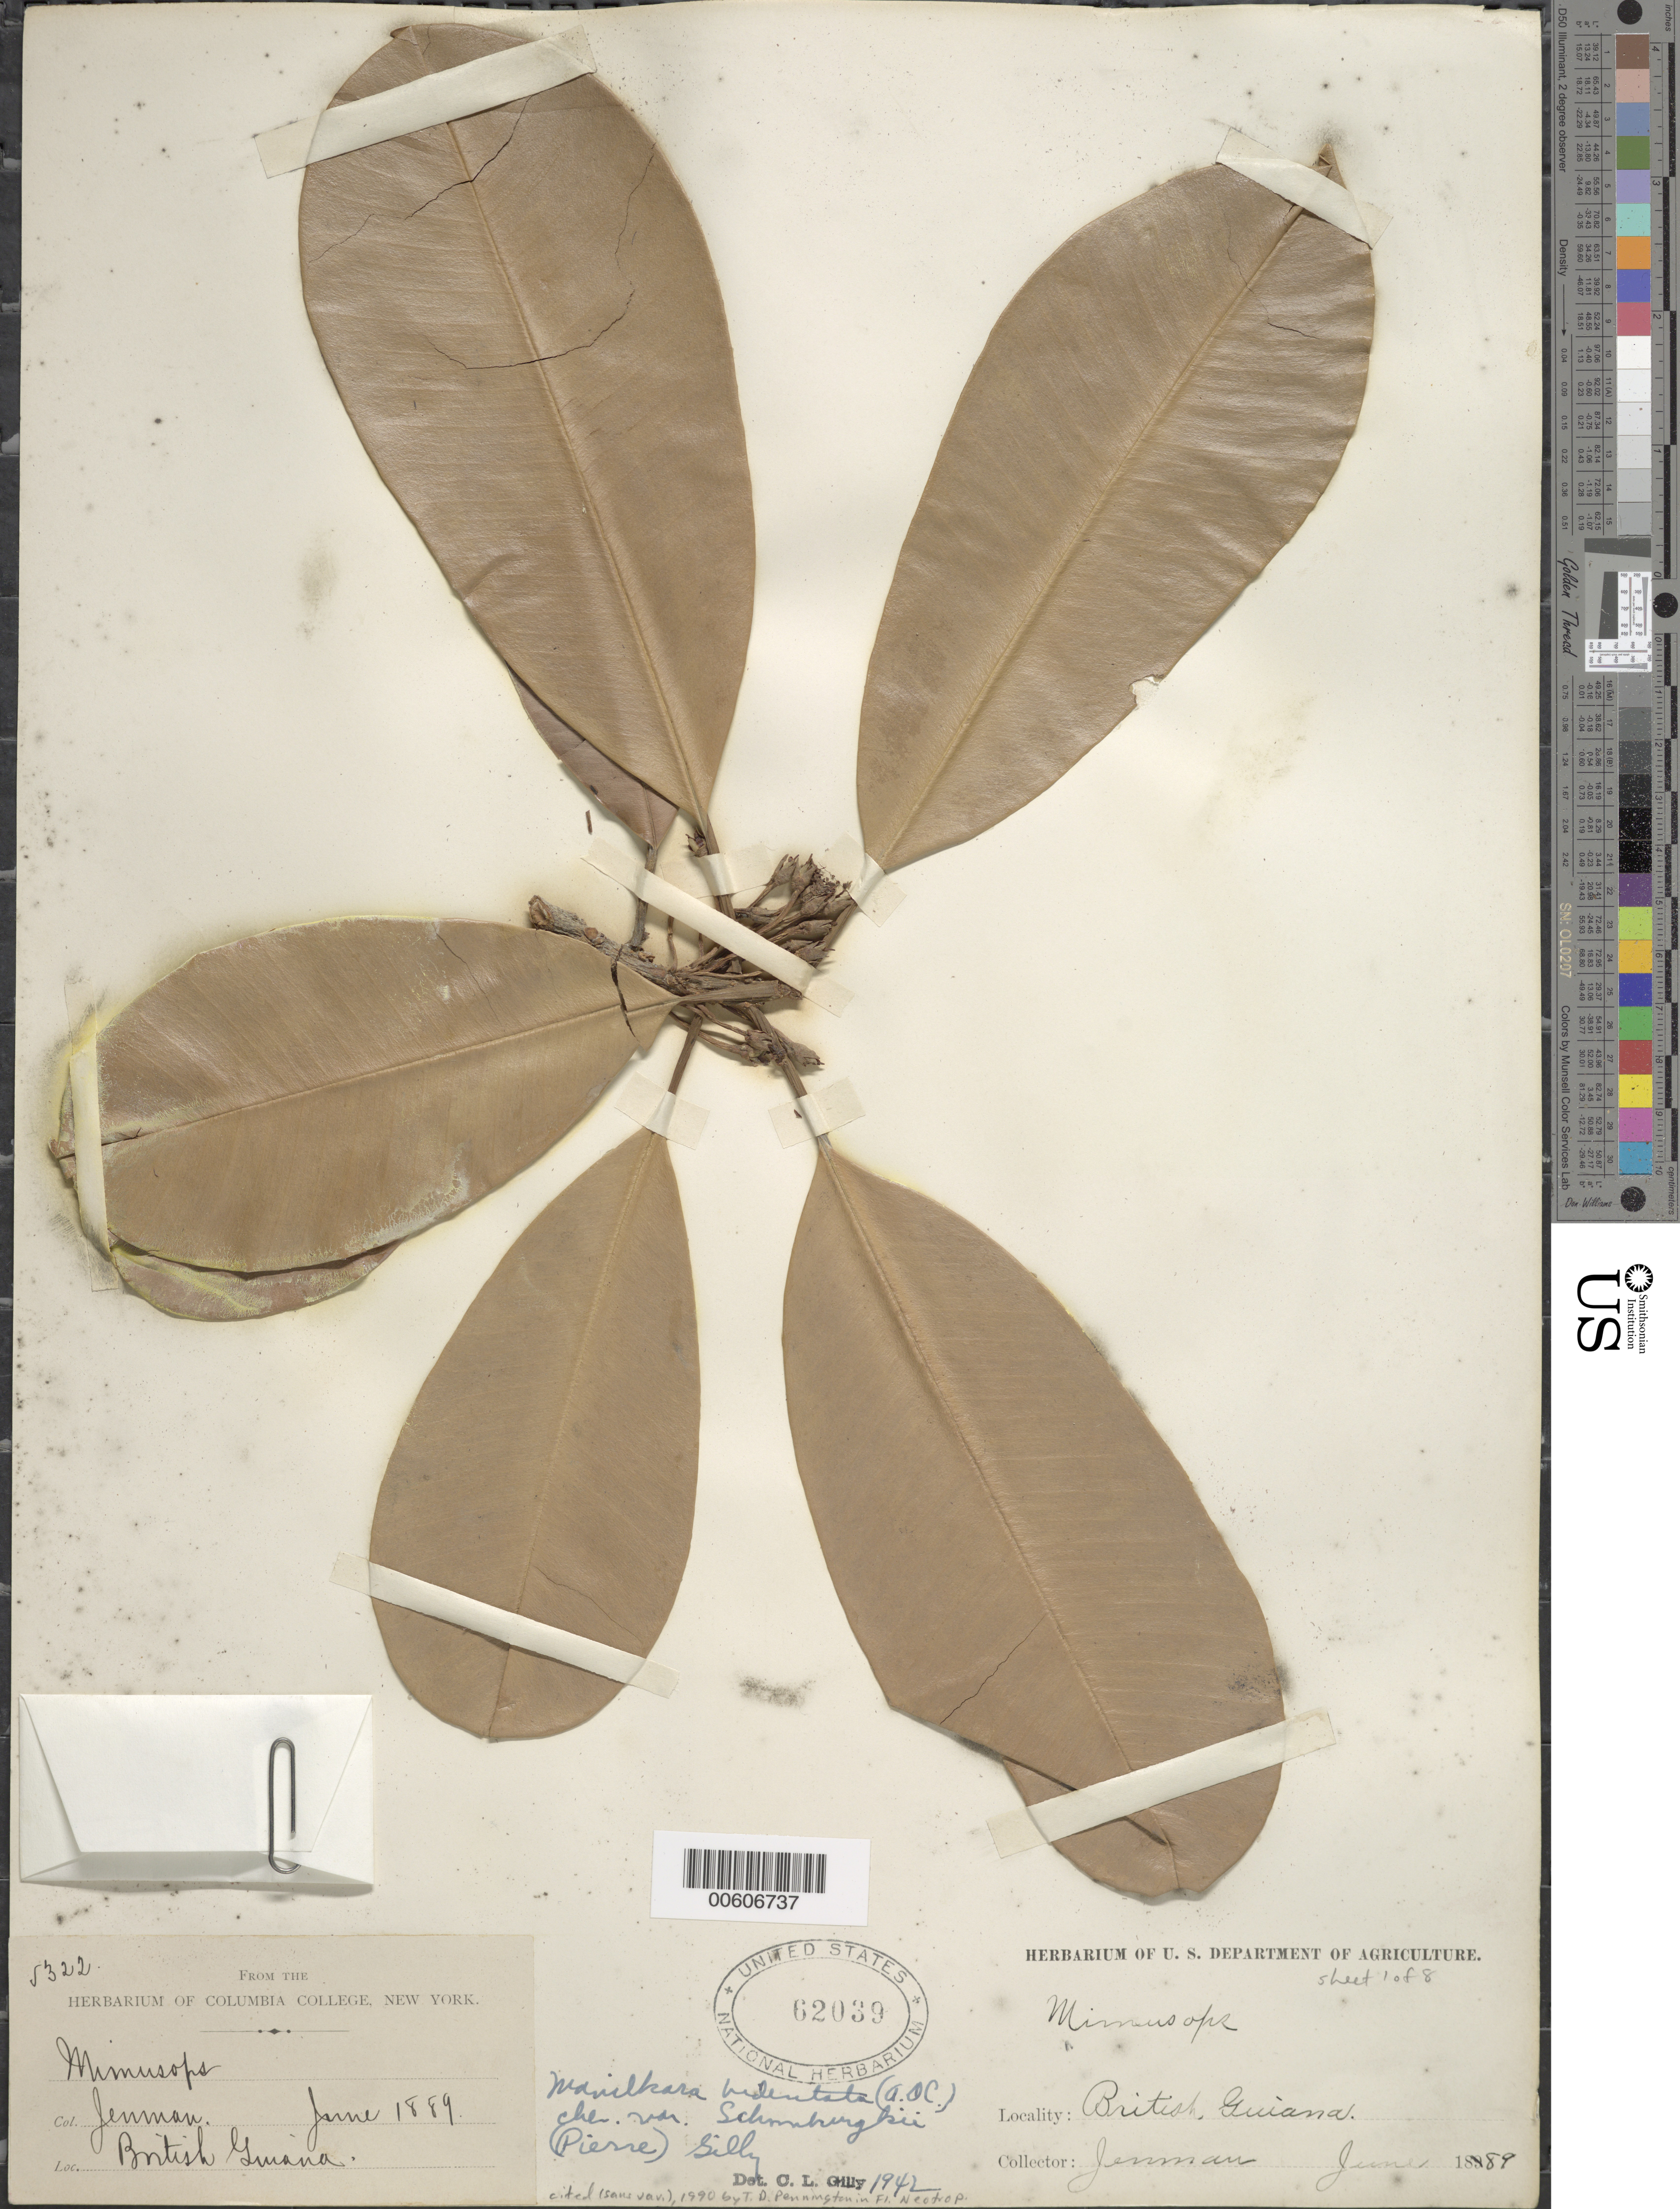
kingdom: Plantae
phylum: Tracheophyta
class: Magnoliopsida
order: Ericales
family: Sapotaceae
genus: Manilkara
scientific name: Manilkara bidentata var. schomburgkii (Pierre) Gilly var. nov. ined.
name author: (Pierre)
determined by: Gilly, C. L.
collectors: G. S. Jenman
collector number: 5322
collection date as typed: June 1889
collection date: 1889-06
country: Guyana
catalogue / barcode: US 62039